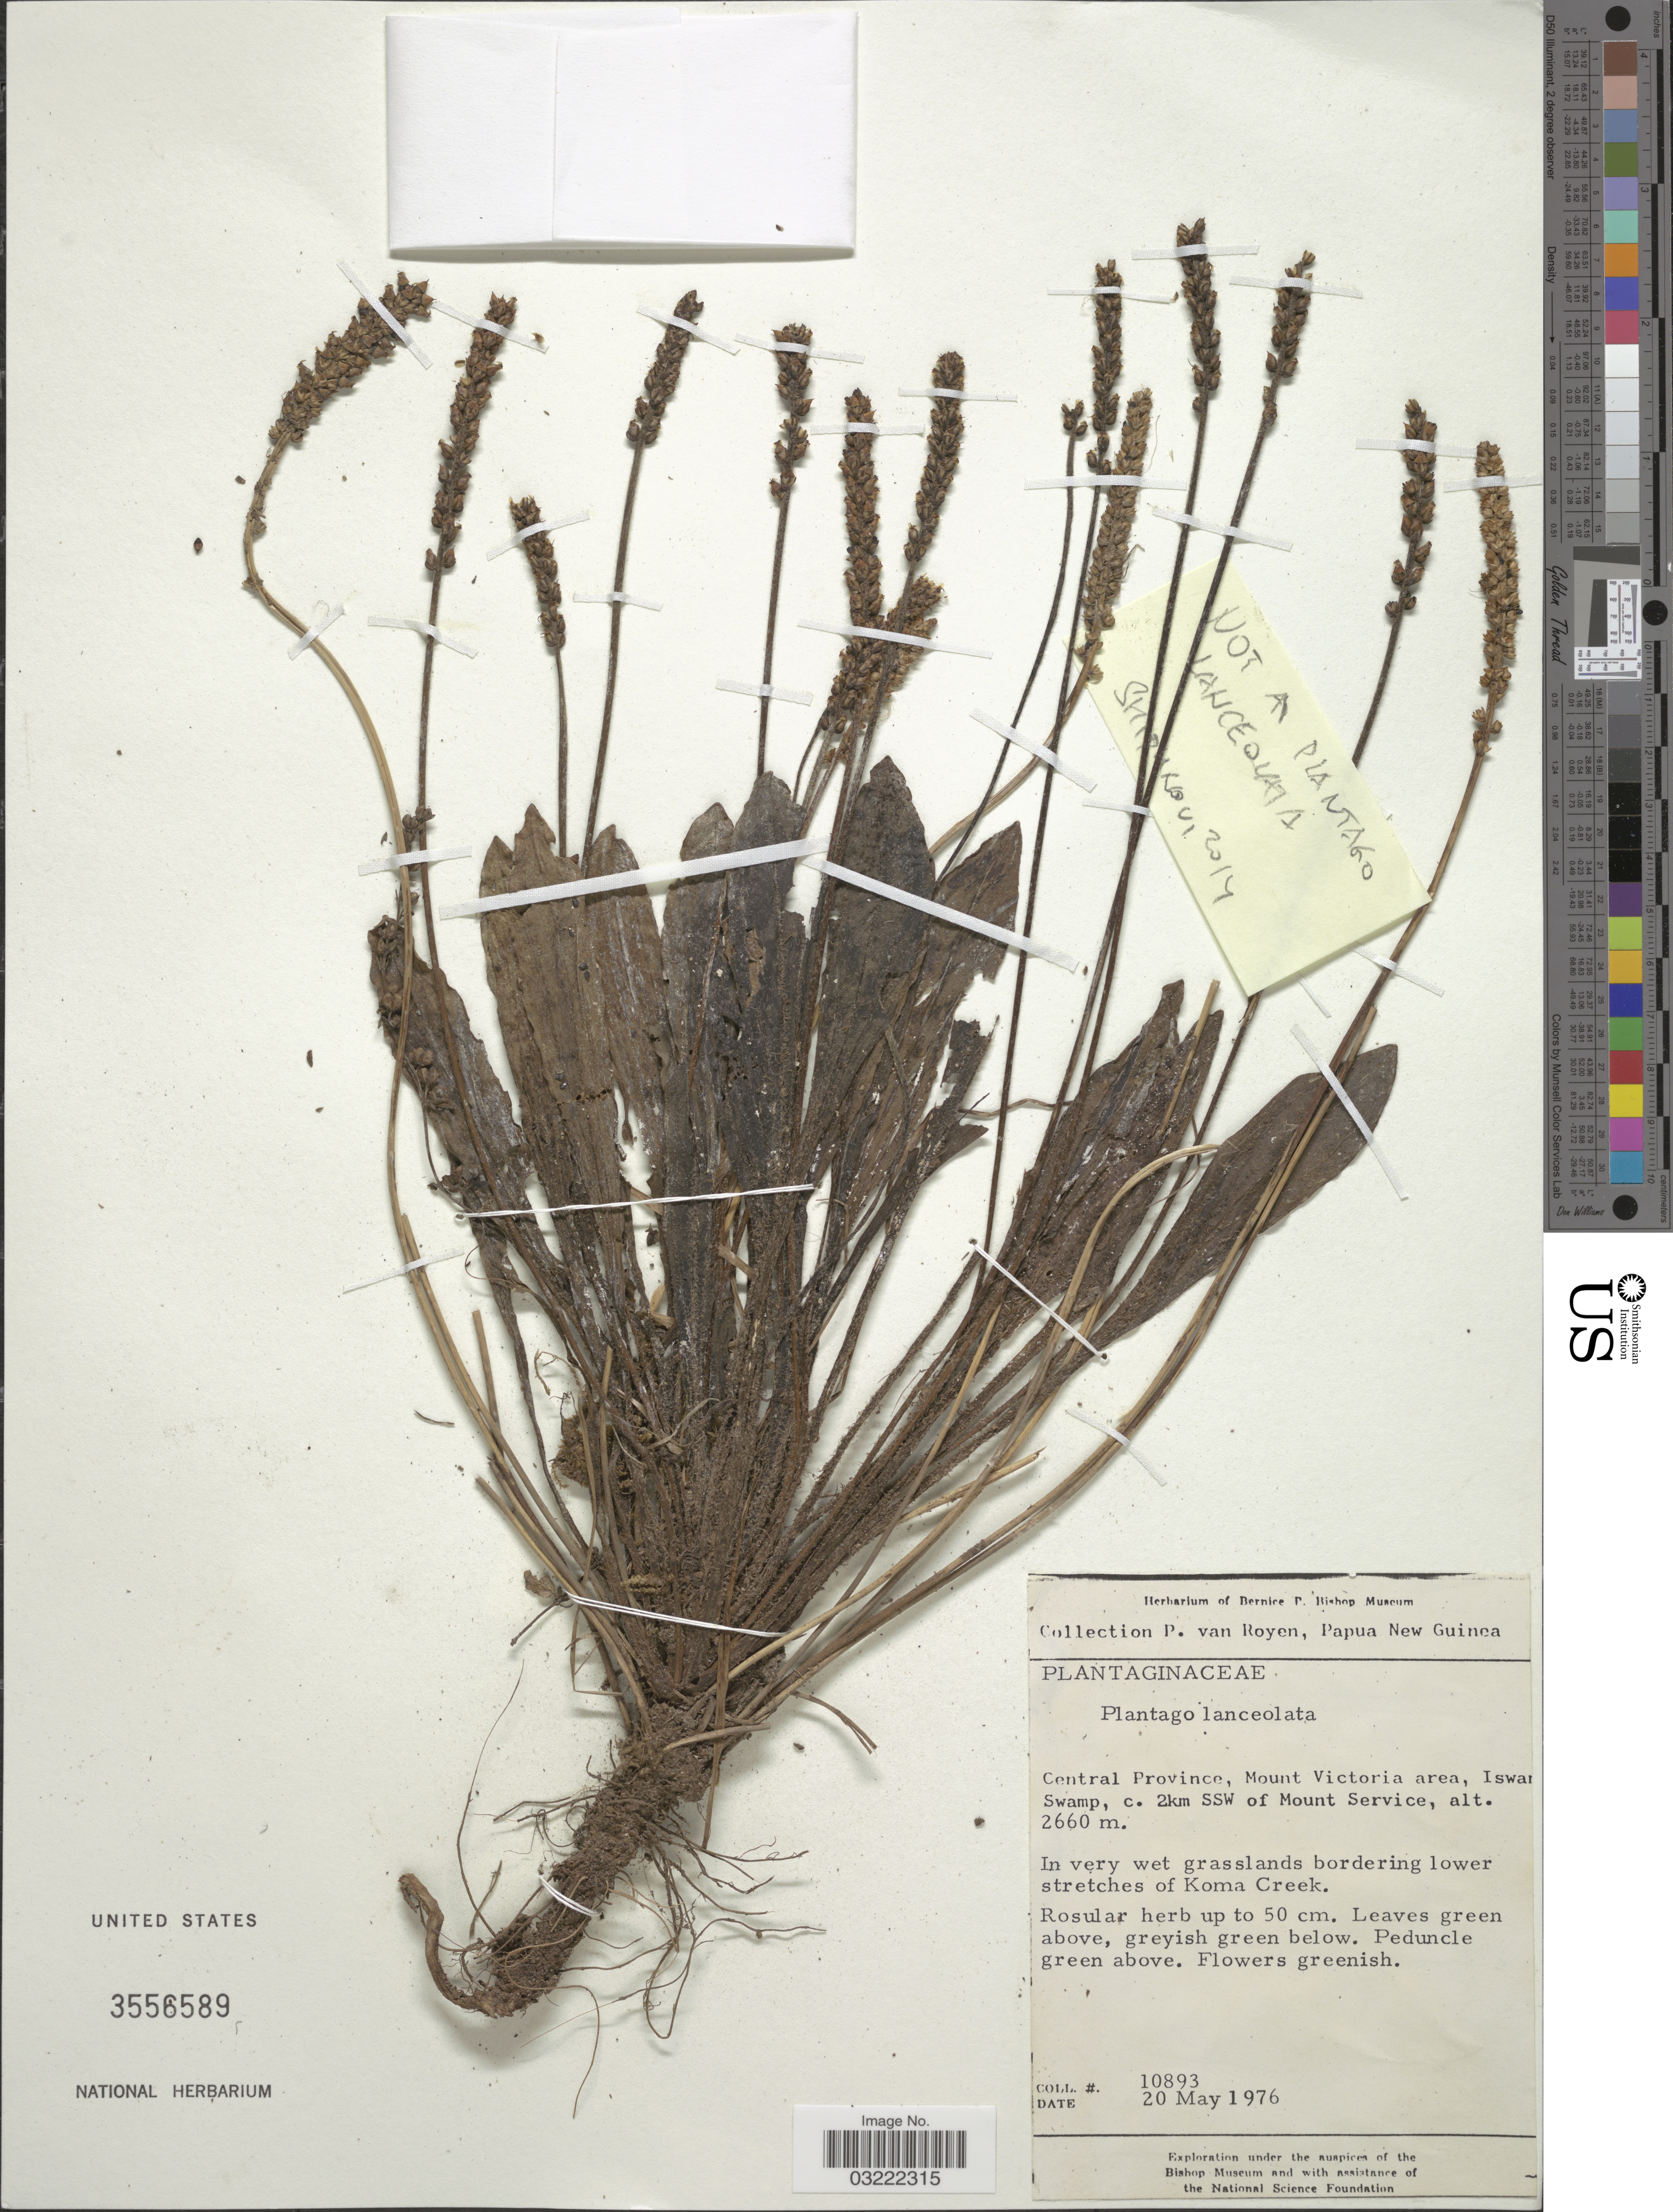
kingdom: Plantae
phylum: Tracheophyta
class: Magnoliopsida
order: Lamiales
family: Plantaginaceae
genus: Plantago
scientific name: Plantago sp.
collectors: P. van Royen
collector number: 10893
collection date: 1976-05-20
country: Papua New Guinea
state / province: Central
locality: Mount Victoria area, Iswan [interpreted] Swamp, c. 2km SSW of Mount Service, In very wet grassland bordering lower stretches of Koma Creek.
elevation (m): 2660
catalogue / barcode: US 3556589